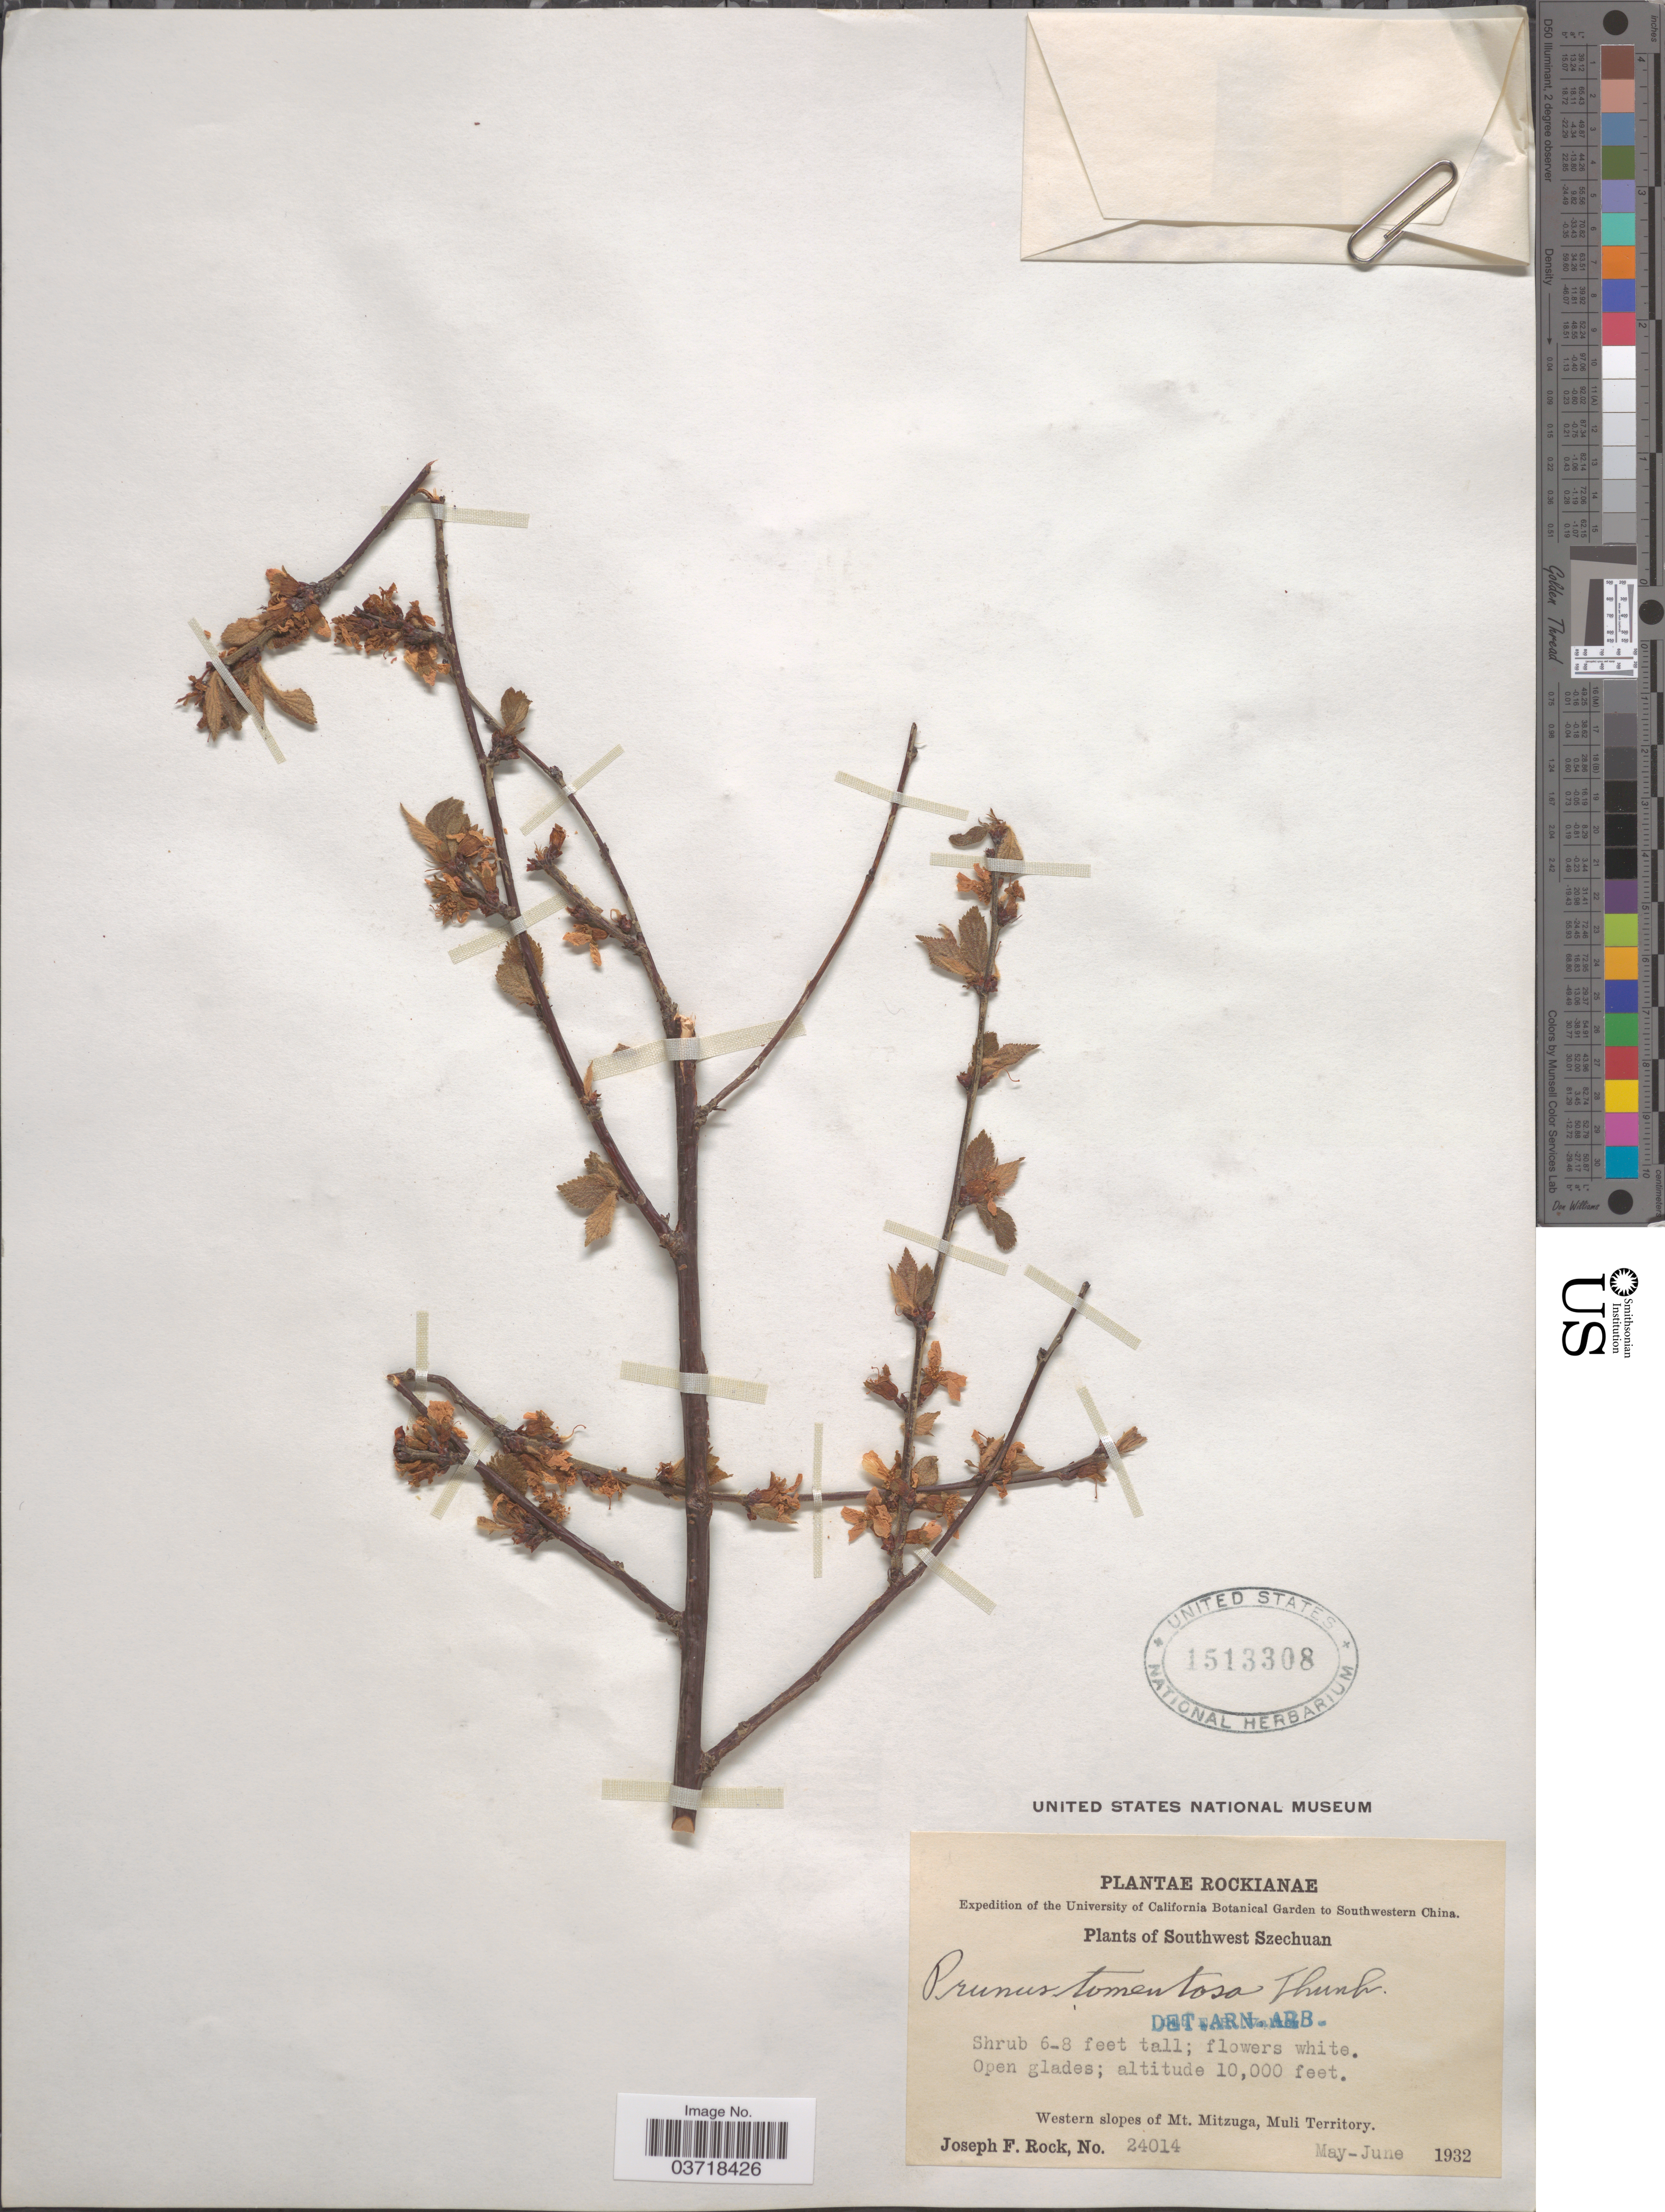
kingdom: Plantae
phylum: Tracheophyta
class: Magnoliopsida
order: Rosales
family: Rosaceae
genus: Prunus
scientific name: Prunus tomentosa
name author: Thunb.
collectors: J. F. Rock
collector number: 24014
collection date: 1932-05/1932-06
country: China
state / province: Sichuan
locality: Southwest Szechuan. Western slopes of Mt. Mitzuga, Muli Territory.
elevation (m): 3048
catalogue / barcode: US 1513308